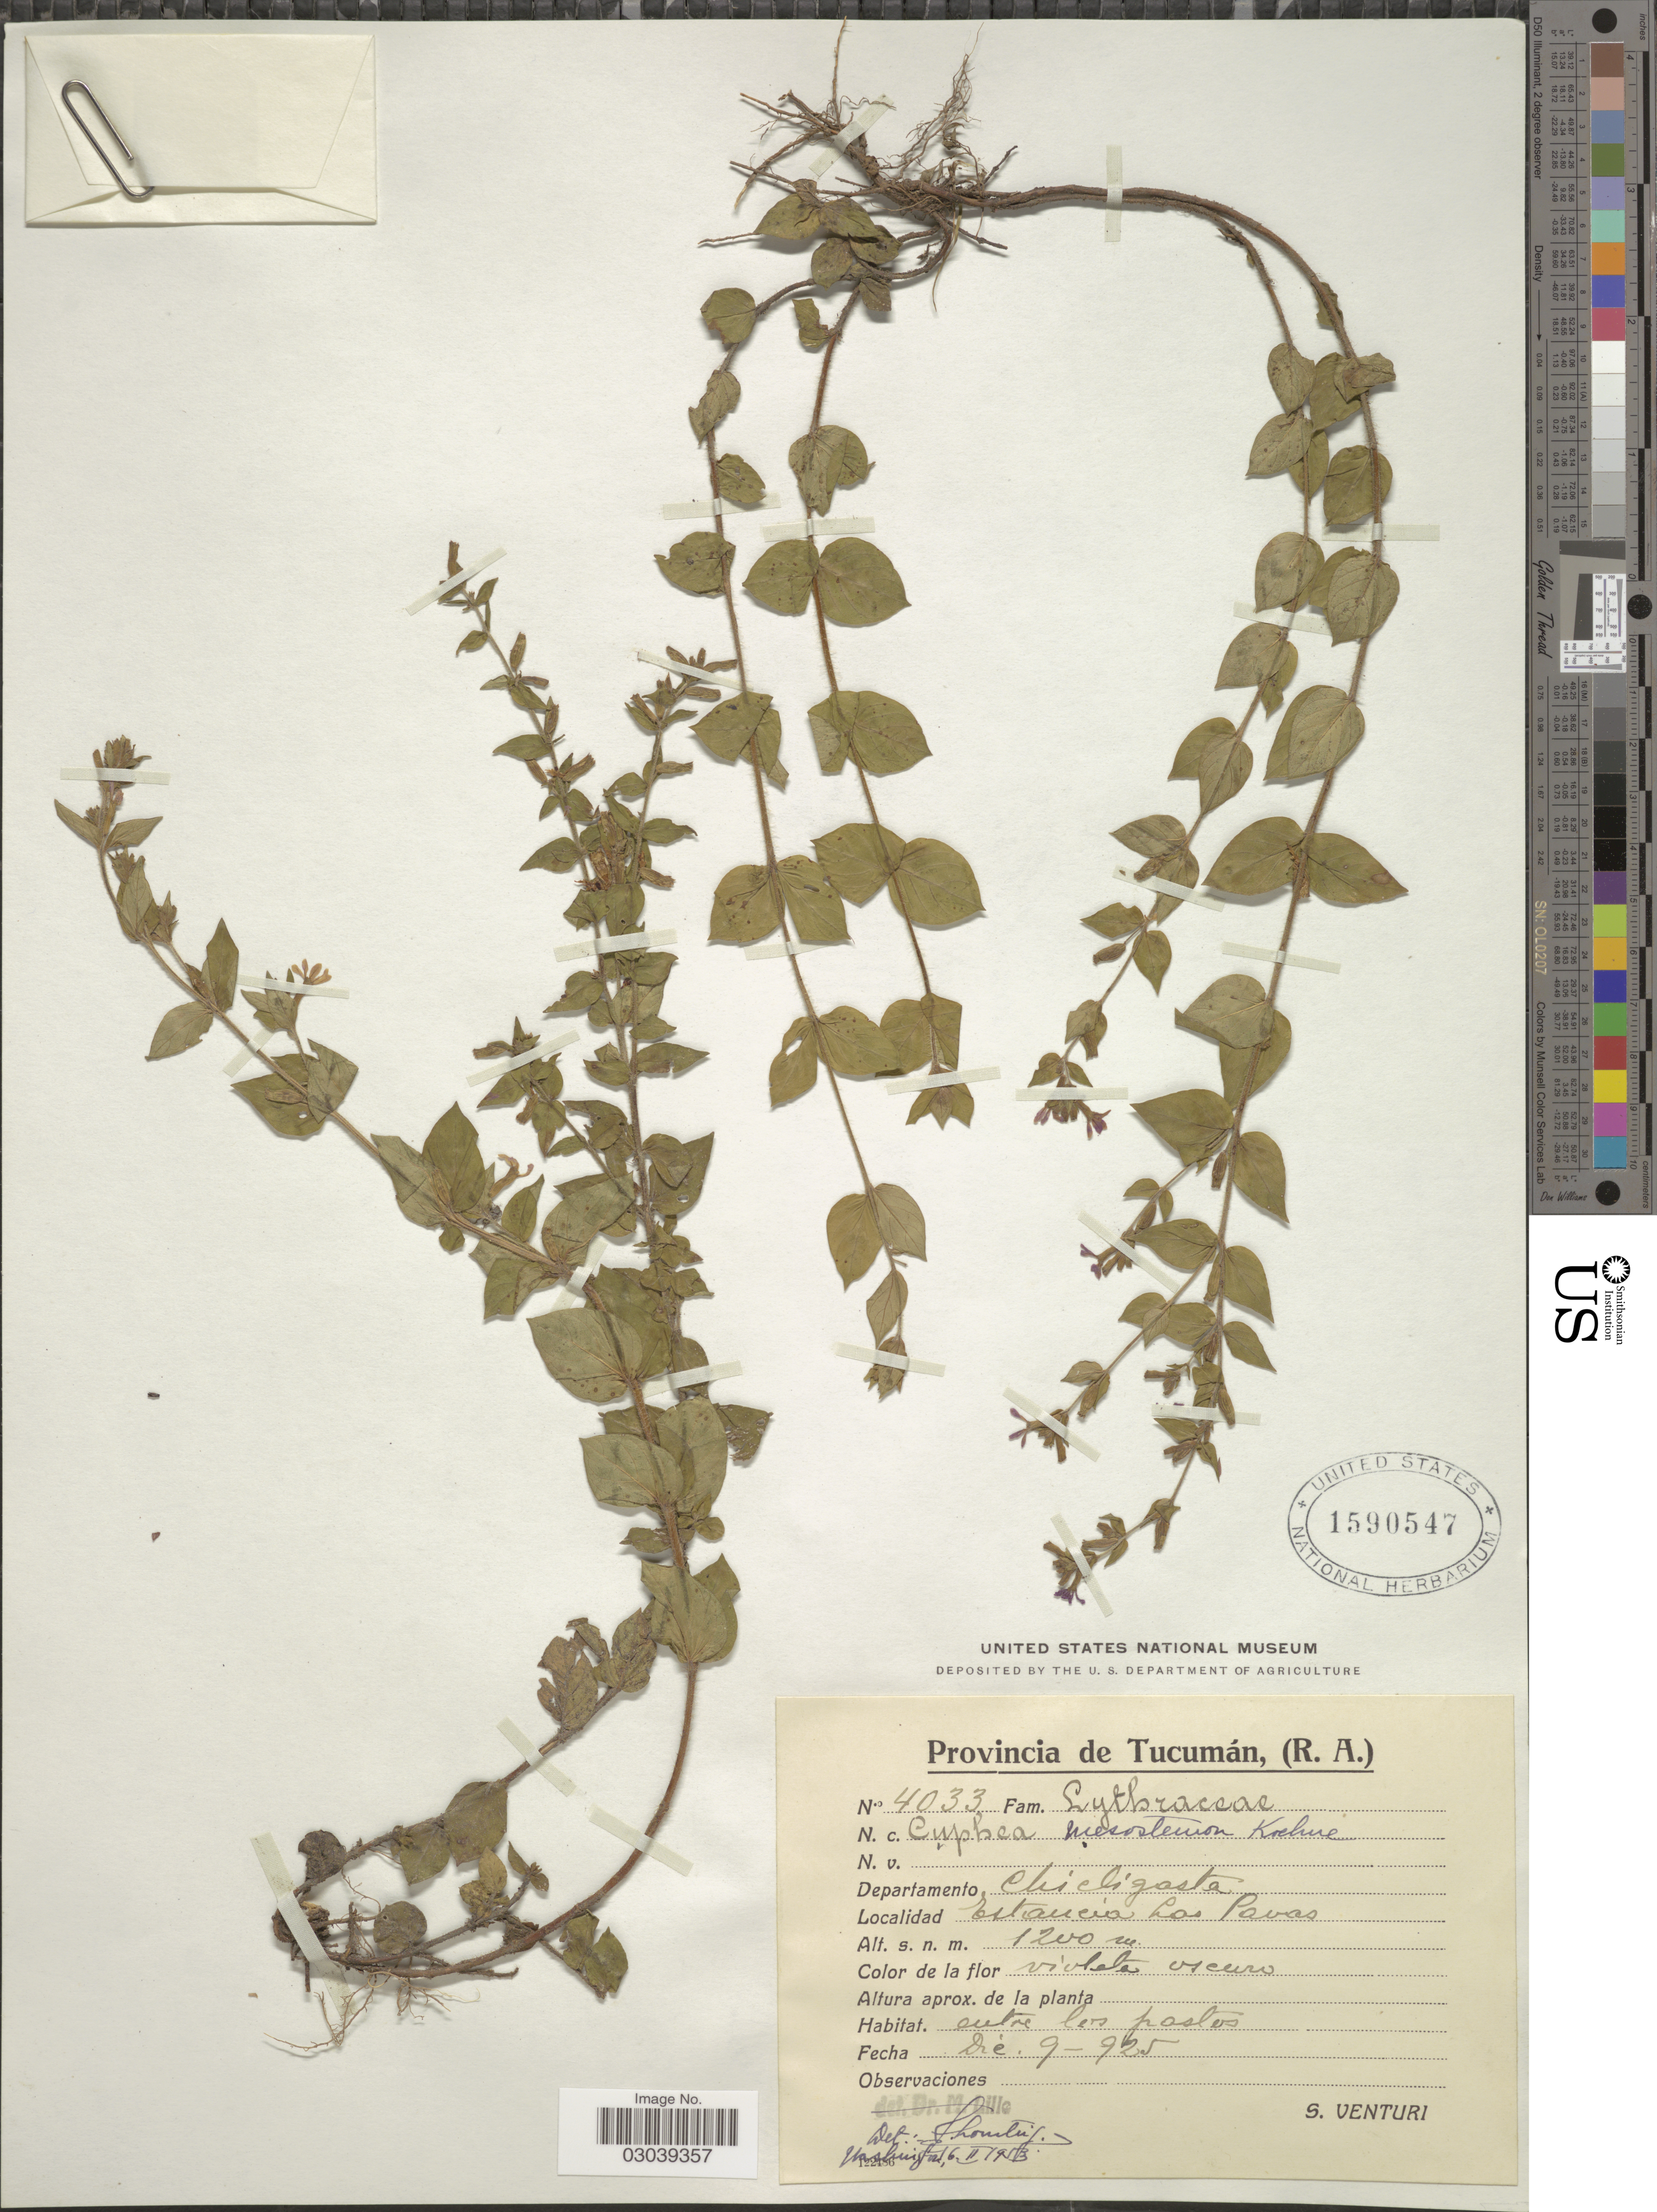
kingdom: Plantae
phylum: Tracheophyta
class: Magnoliopsida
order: Myrtales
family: Lythraceae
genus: Cuphea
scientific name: Cuphea calophylla subsp. mesostemon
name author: (Koehne) Lourteig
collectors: S. Venturi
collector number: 4033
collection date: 1925-12-09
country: Argentina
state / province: Tucuman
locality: Departamento Chicligasta. Estancia Las Pavas.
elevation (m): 1200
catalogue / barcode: US 1590547